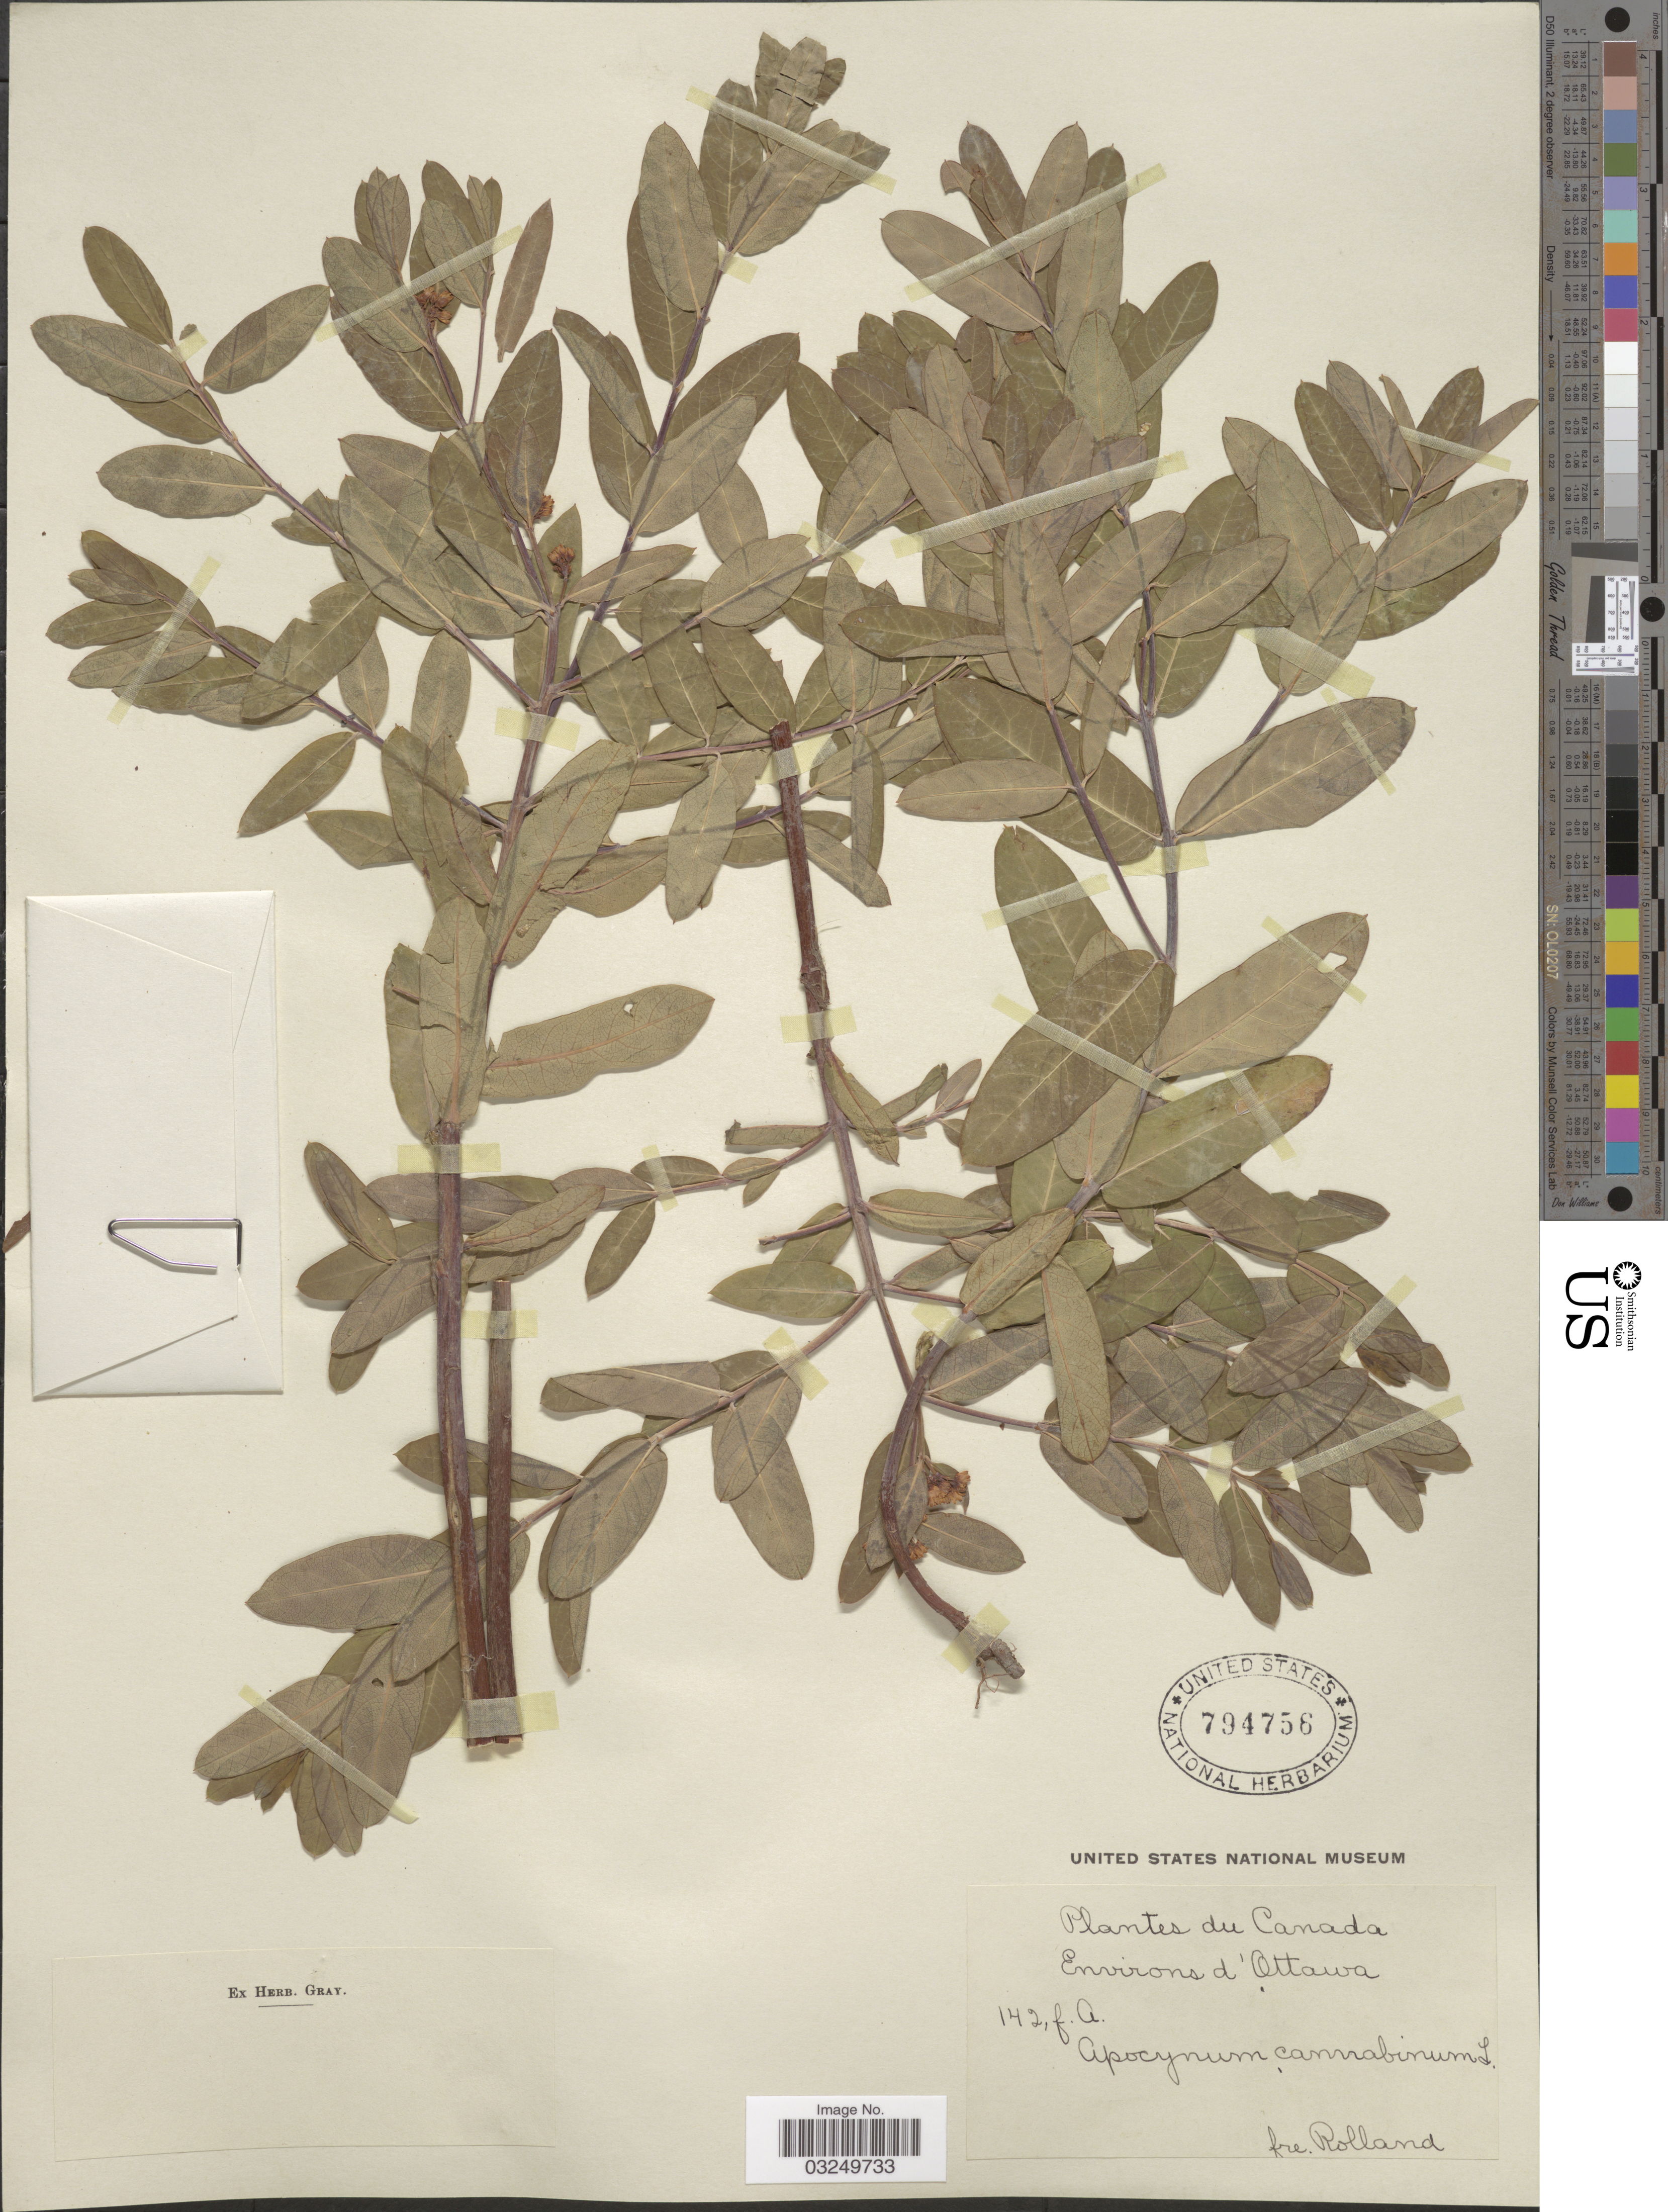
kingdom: Plantae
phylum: Tracheophyta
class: Magnoliopsida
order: Gentianales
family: Apocynaceae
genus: Apocynum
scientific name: Apocynum cannabinum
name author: L.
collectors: B. Rolland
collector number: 142,f.A.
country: Canada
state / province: Ontario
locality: Environs d'Ottawa.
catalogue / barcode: US 794756